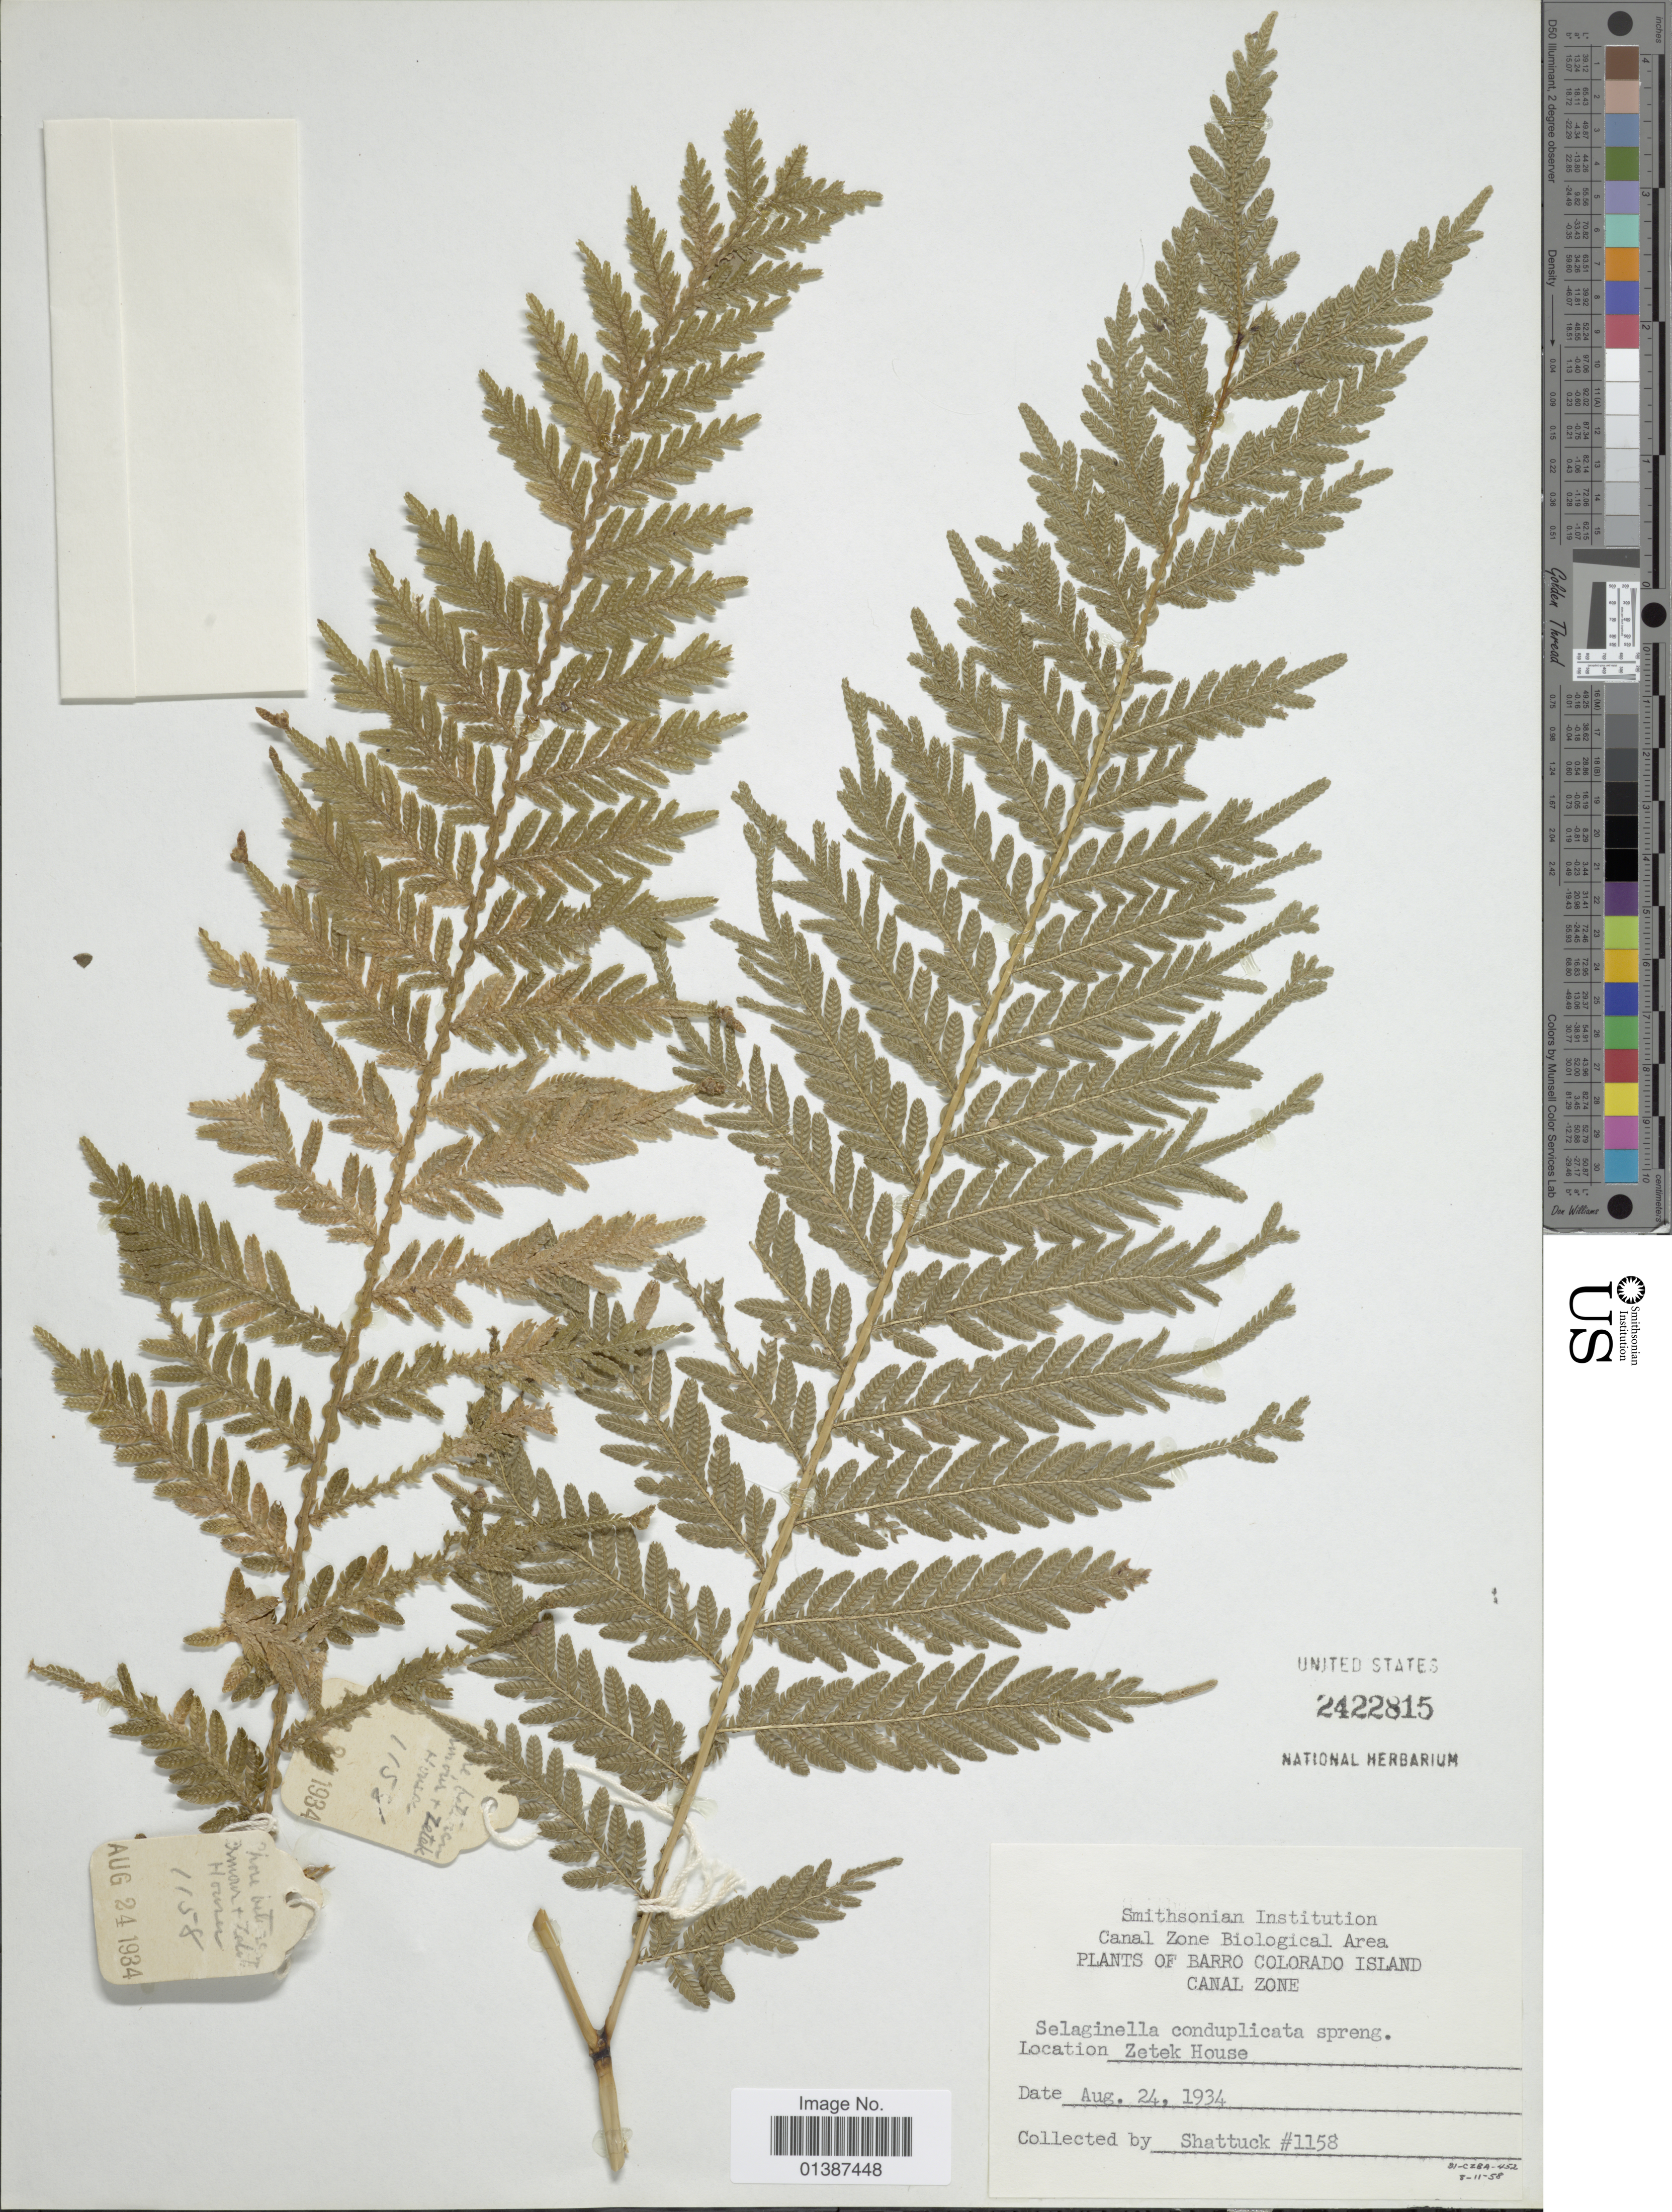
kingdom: Plantae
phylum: Tracheophyta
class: Lycopodiopsida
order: Selaginellales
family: Selaginellaceae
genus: Selaginella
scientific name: Selaginella exaltata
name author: (Kunze) Spring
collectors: Shattuck, --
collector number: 1158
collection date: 1934-08-24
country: Panama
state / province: Panamá Oeste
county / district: Canal Zone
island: Barro Colorado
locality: Barro Colorado Island, Canal Zone,Zetek House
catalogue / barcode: US 2422815